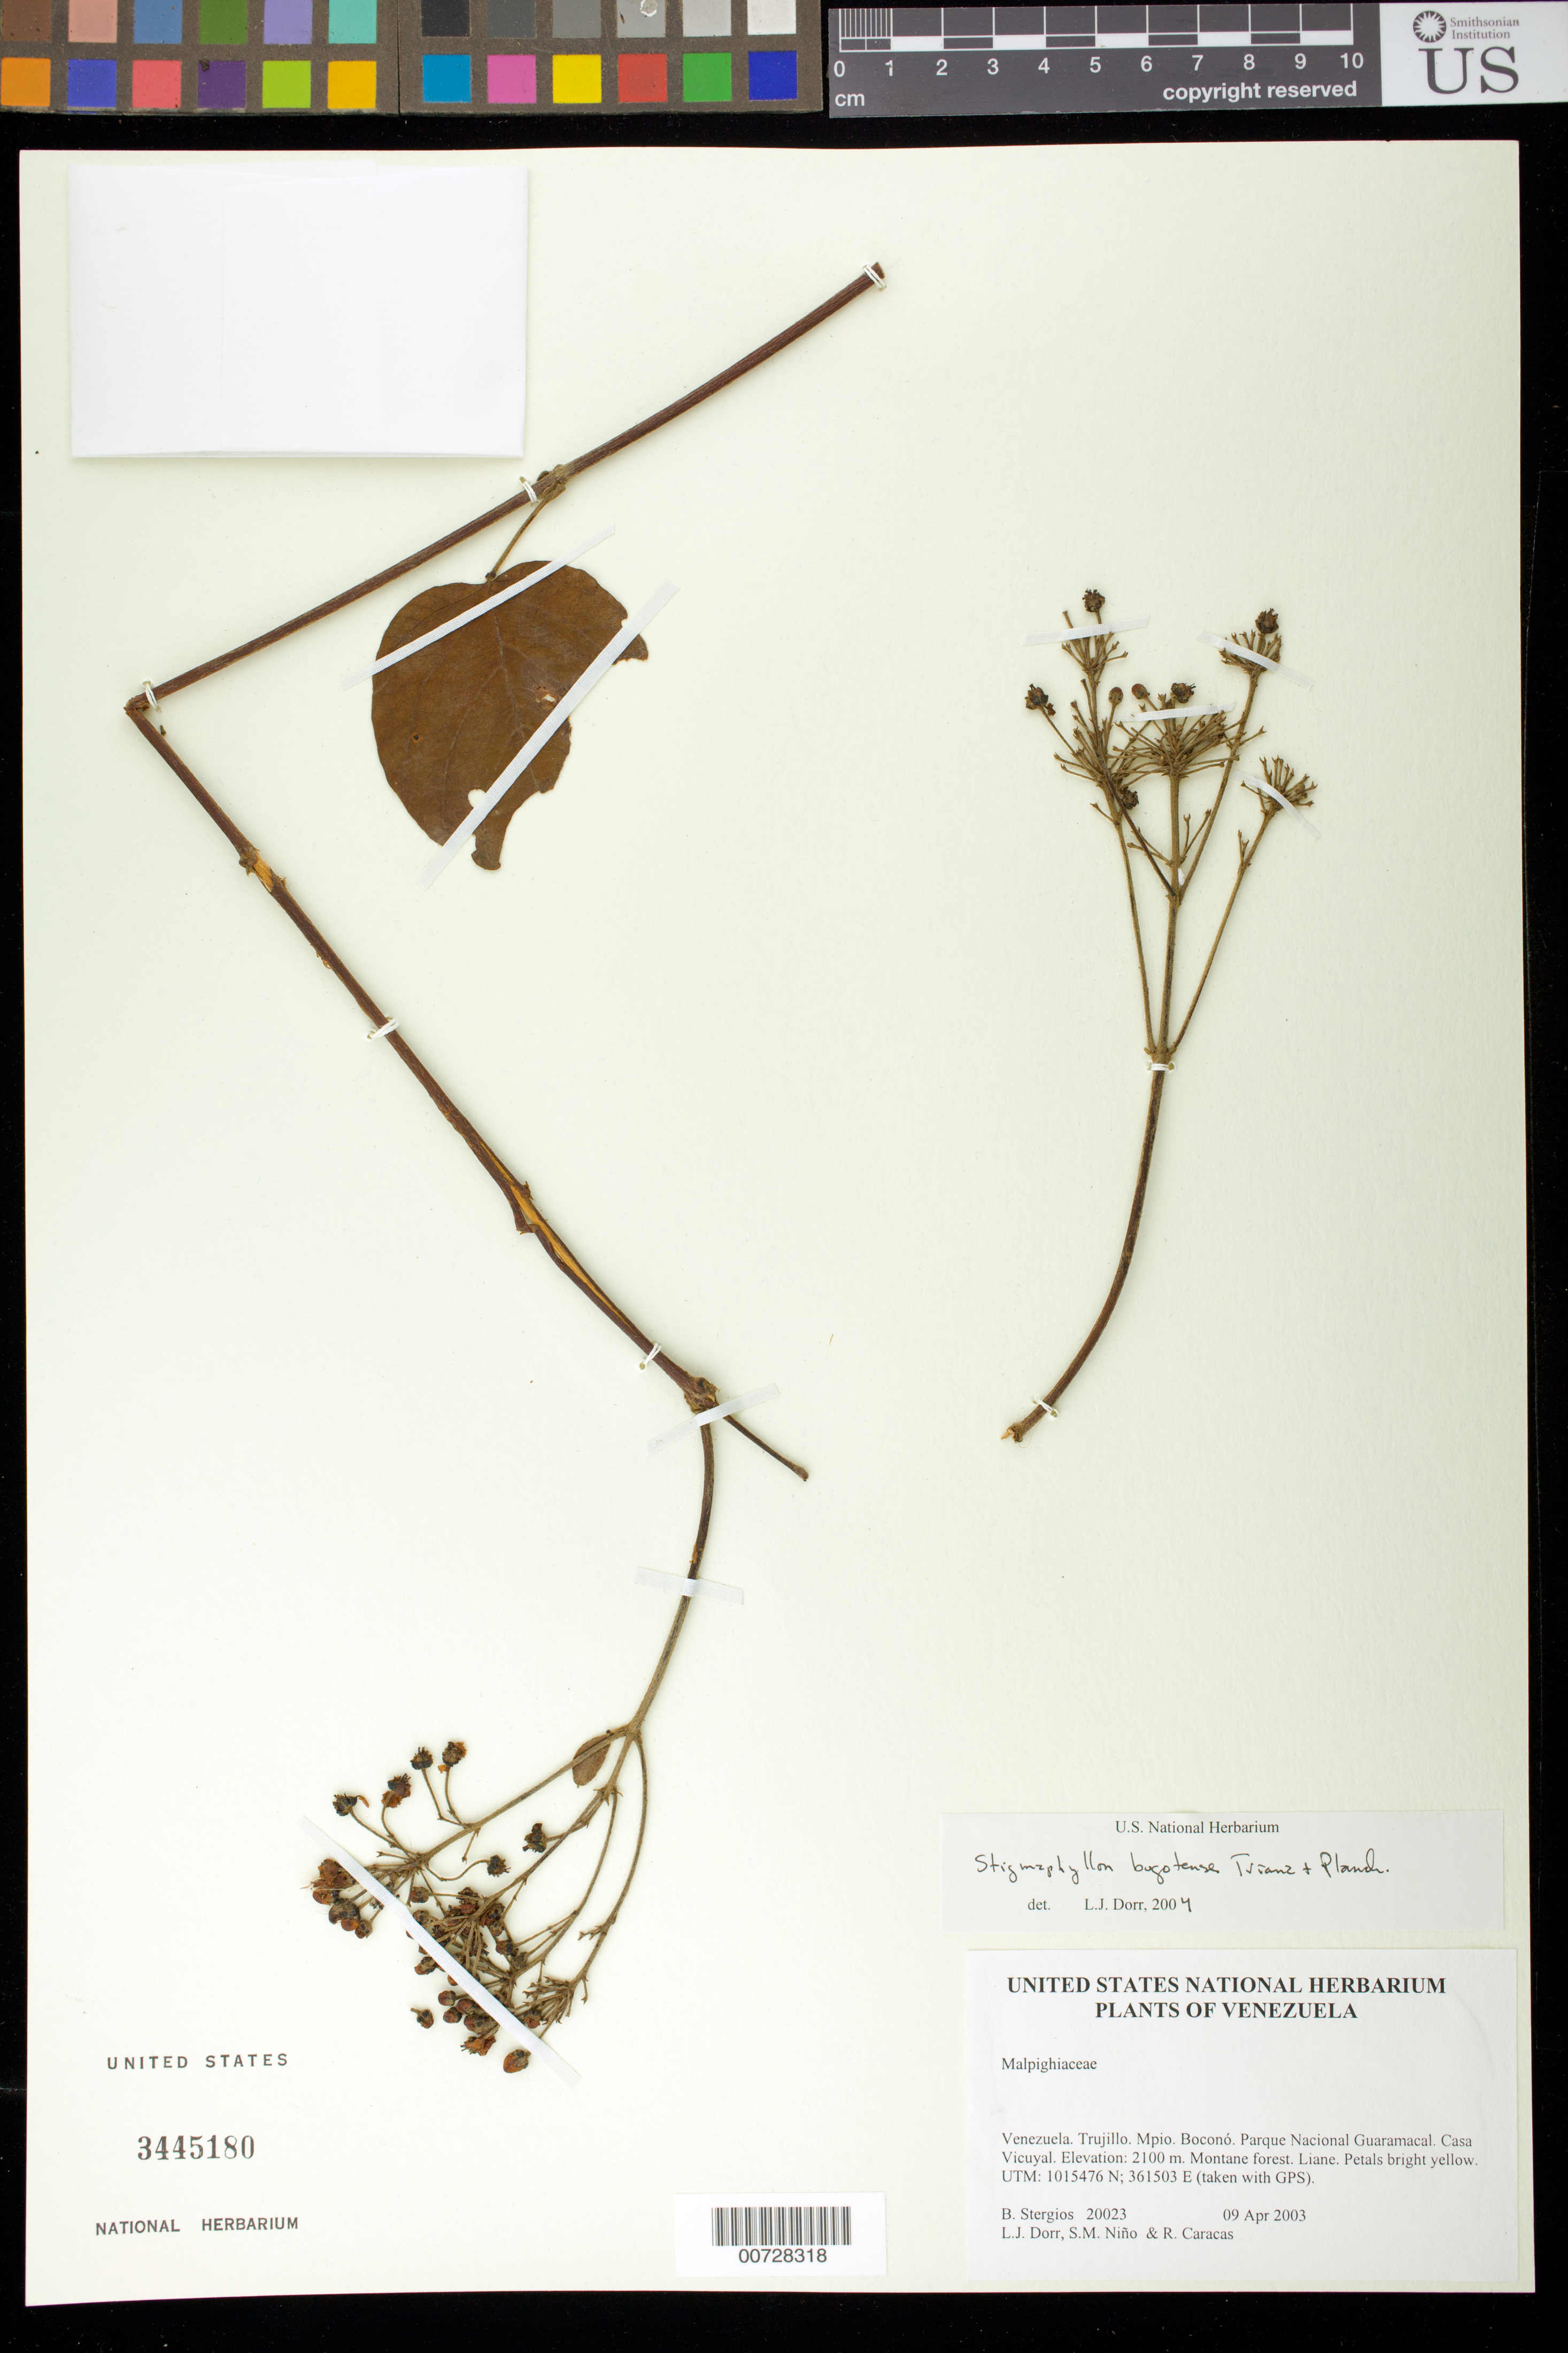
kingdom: Plantae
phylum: Tracheophyta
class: Magnoliopsida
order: Malpighiales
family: Malpighiaceae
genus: Stigmaphyllon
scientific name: Stigmaphyllon bogotense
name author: Triana & Planch.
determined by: Dorr, L. J., (BOT), Smithsonian Institution - National Museum of Natural History (UNITED STATES)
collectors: B. G. Stergios, L. J. Dorr, S. M. Niño & R. Caracas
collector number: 20023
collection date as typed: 09 Apr 2003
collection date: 2003-04-09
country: Venezuela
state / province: Trujillo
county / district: Boconó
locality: Parque Nacional Guaramacal. Casa Vicuyal.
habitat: Montane forest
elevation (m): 2100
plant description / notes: PORT, US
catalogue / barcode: US 3445180